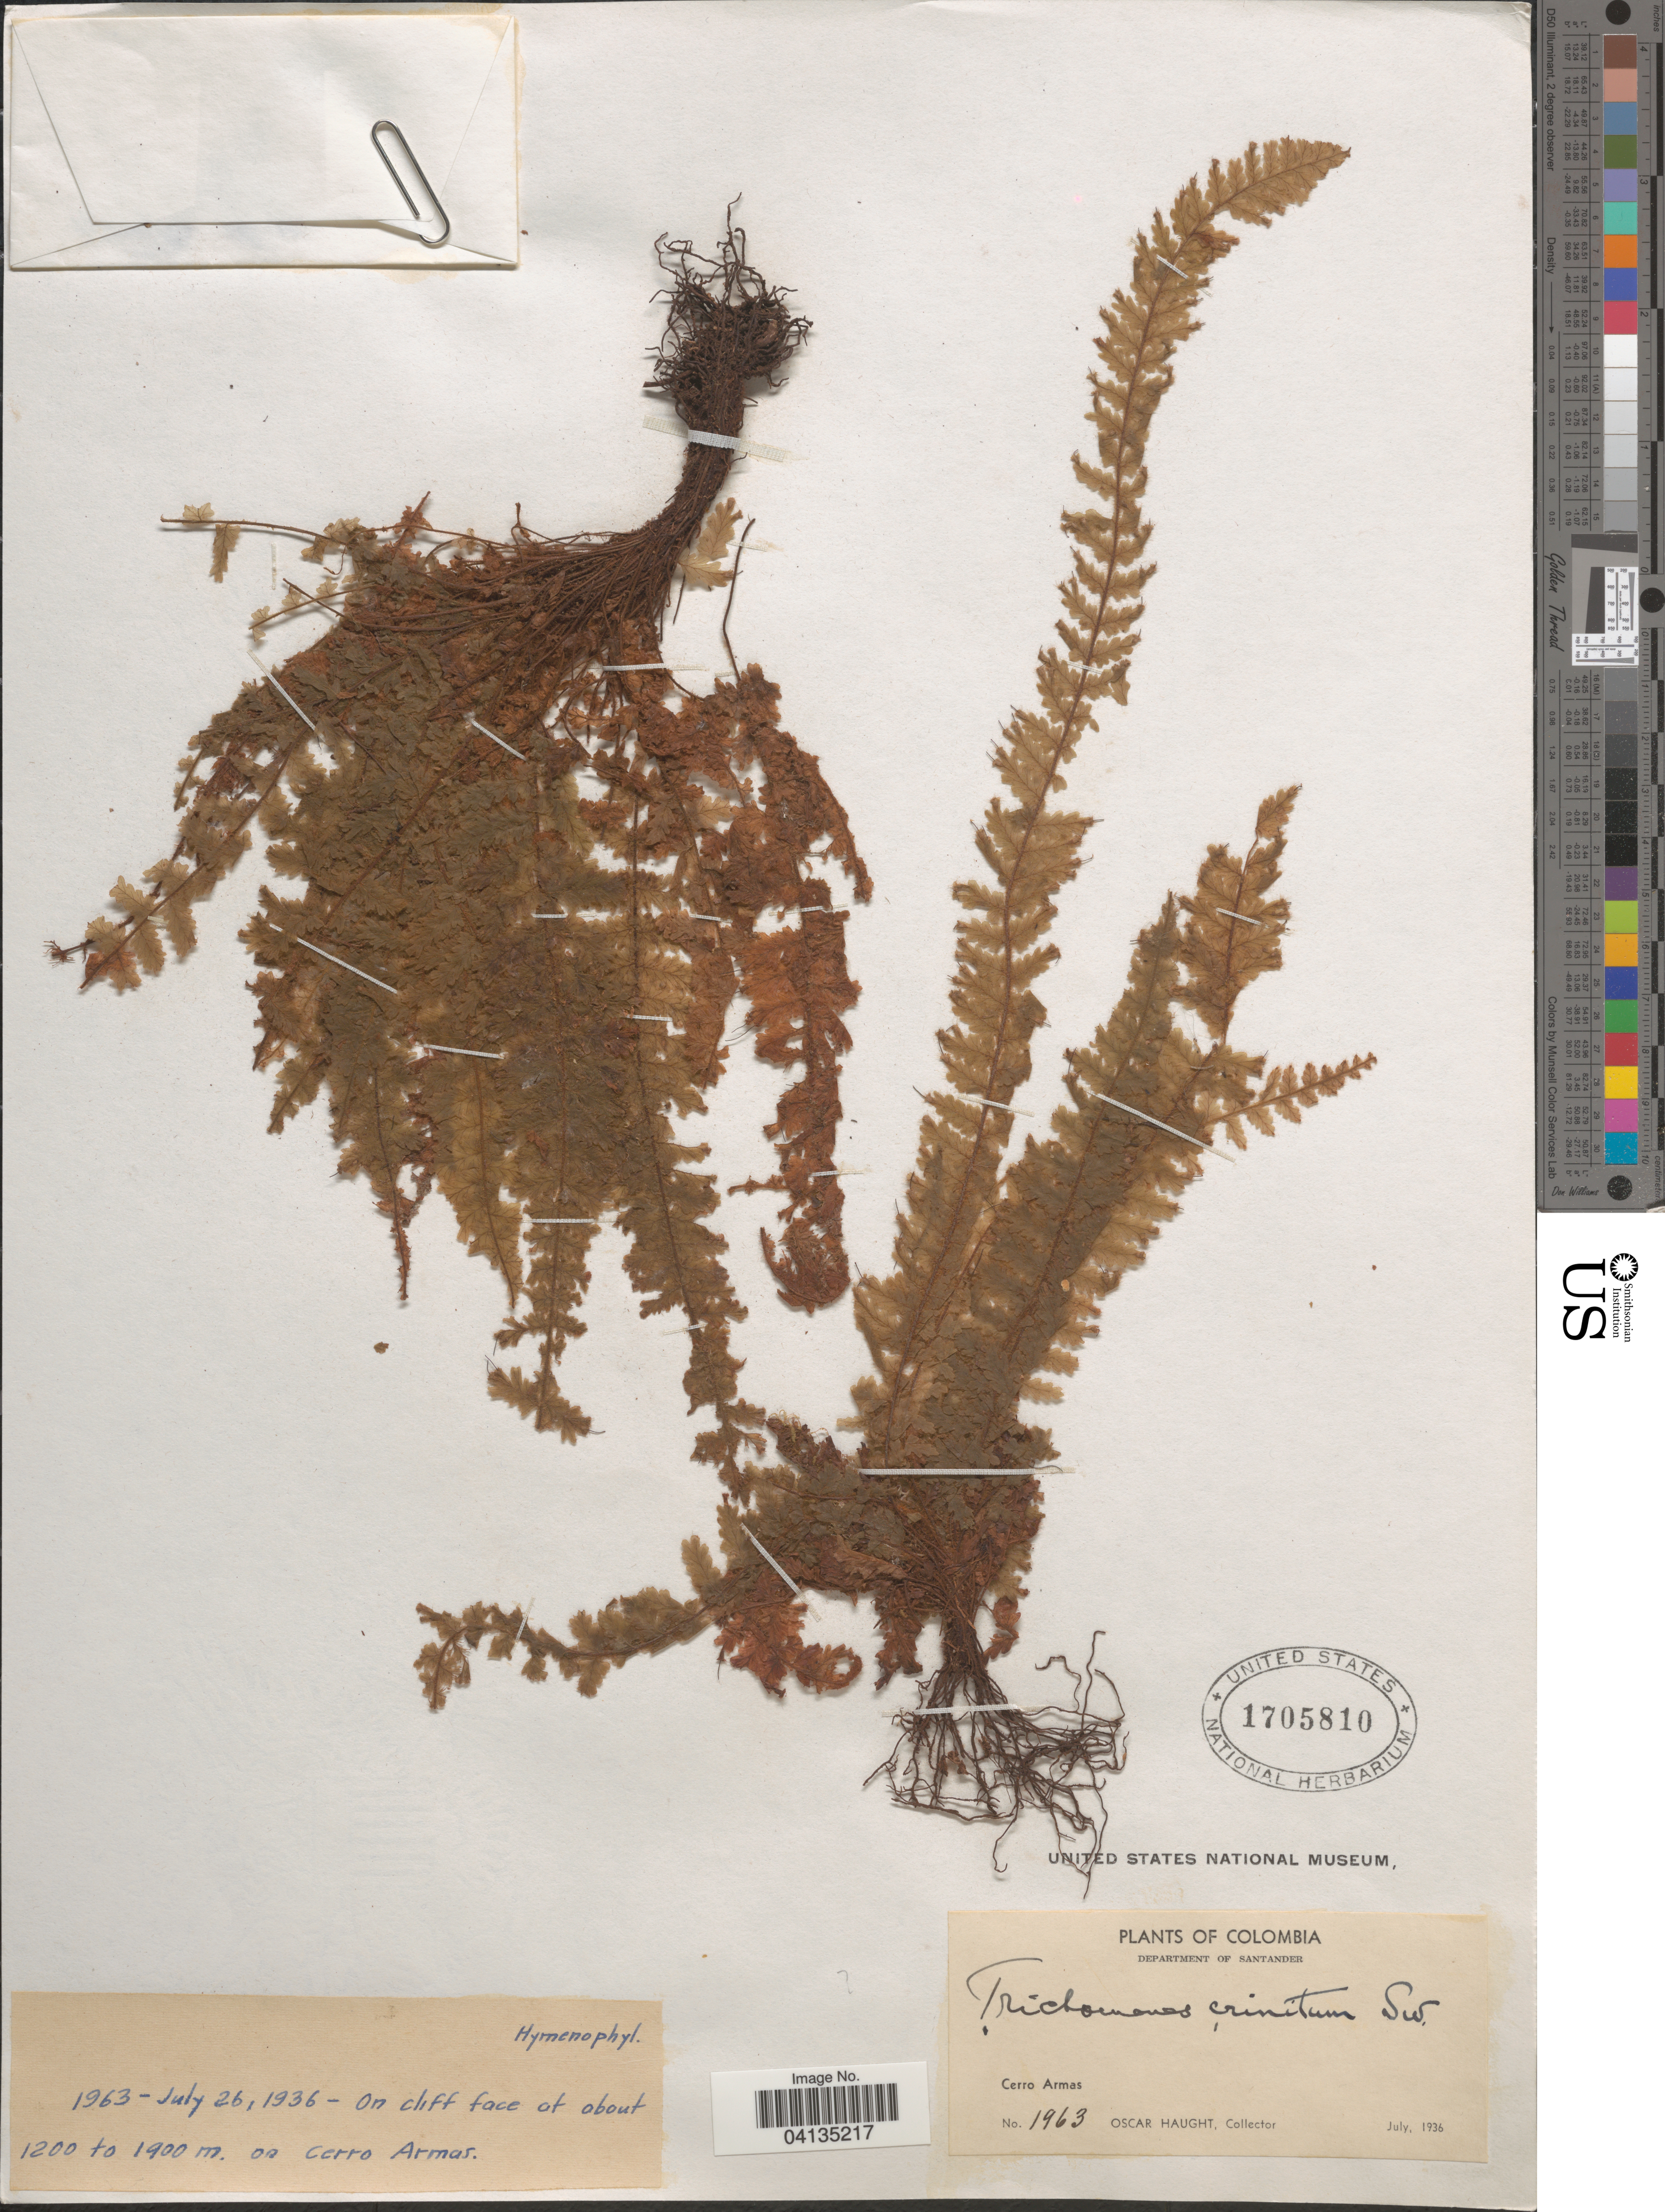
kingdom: Plantae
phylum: Tracheophyta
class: Polypodiopsida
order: Hymenophyllales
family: Hymenophyllaceae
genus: Trichomanes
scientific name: Trichomanes crinitum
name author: Sw.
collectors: O. L. Haught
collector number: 1963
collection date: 1936-07-26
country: Colombia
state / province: Santander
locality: Department of Santander. Cerro Armas.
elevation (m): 1200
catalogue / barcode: US 1705810